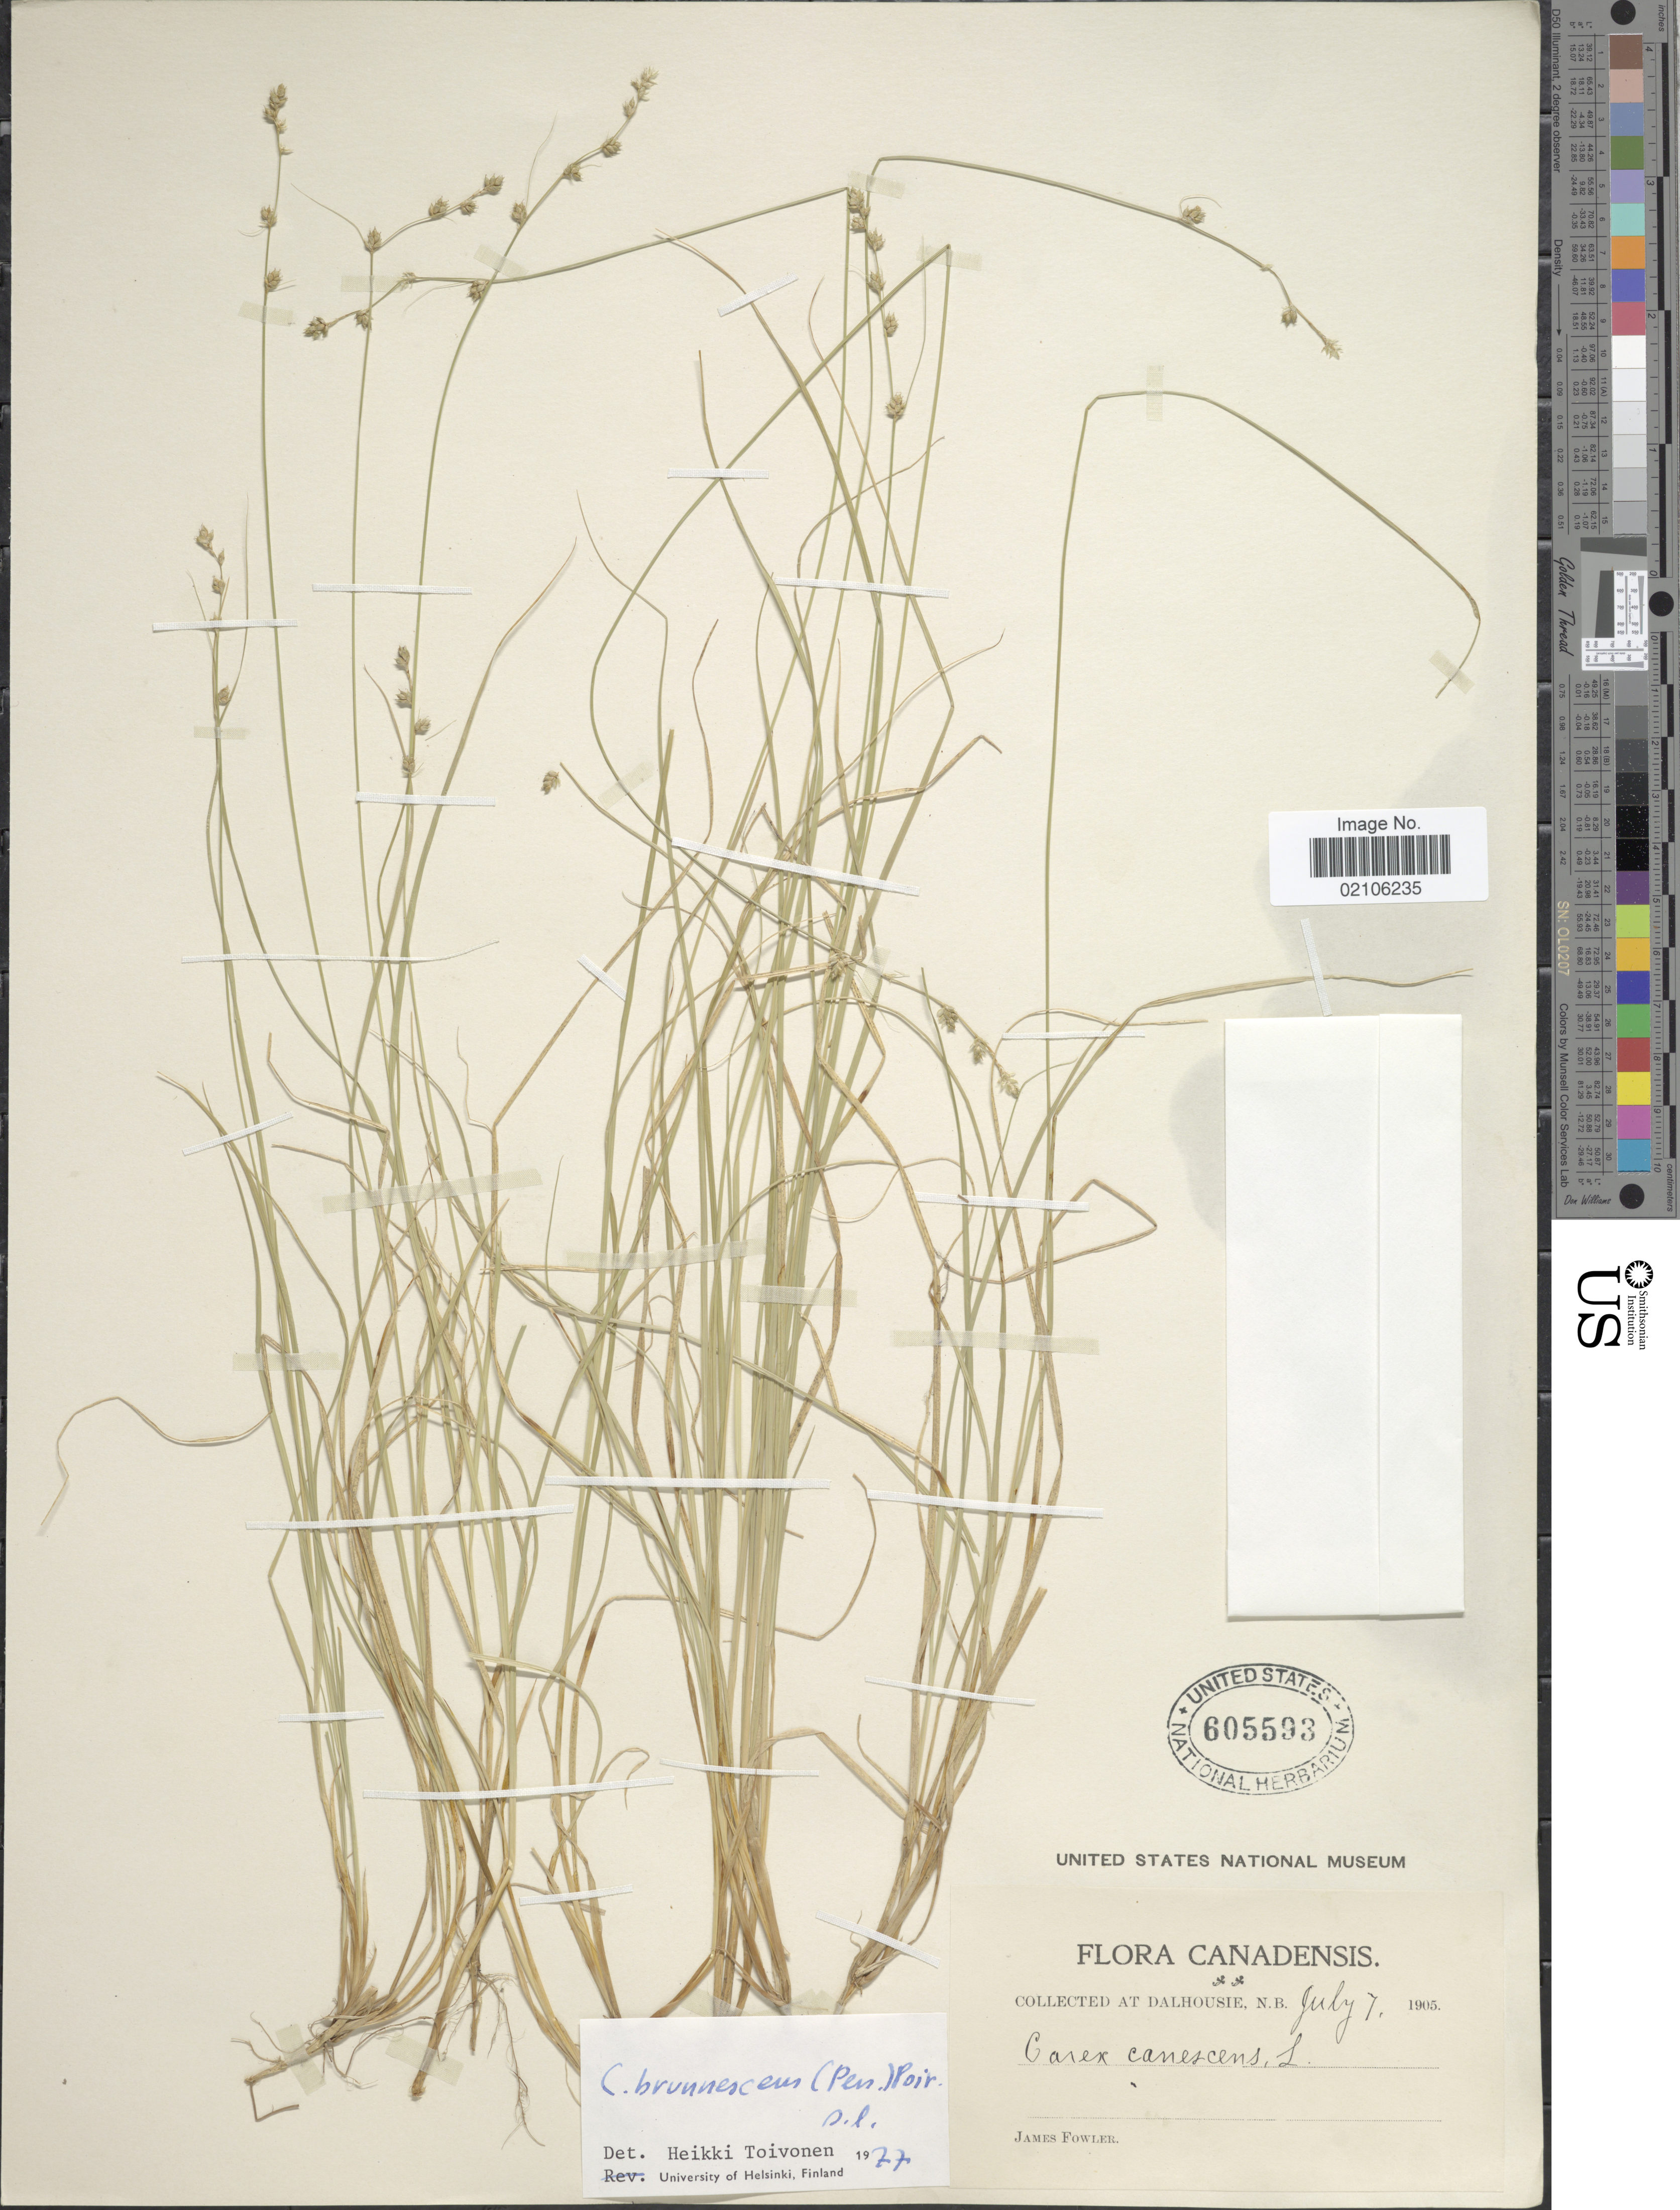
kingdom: Plantae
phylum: Tracheophyta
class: Liliopsida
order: Poales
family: Cyperaceae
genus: Carex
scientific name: Carex brunnescens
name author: (Pers.) Poir.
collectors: J. P. Fowler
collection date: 1905-07-07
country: Canada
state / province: New Brunswick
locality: Dalhousie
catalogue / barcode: US 605593